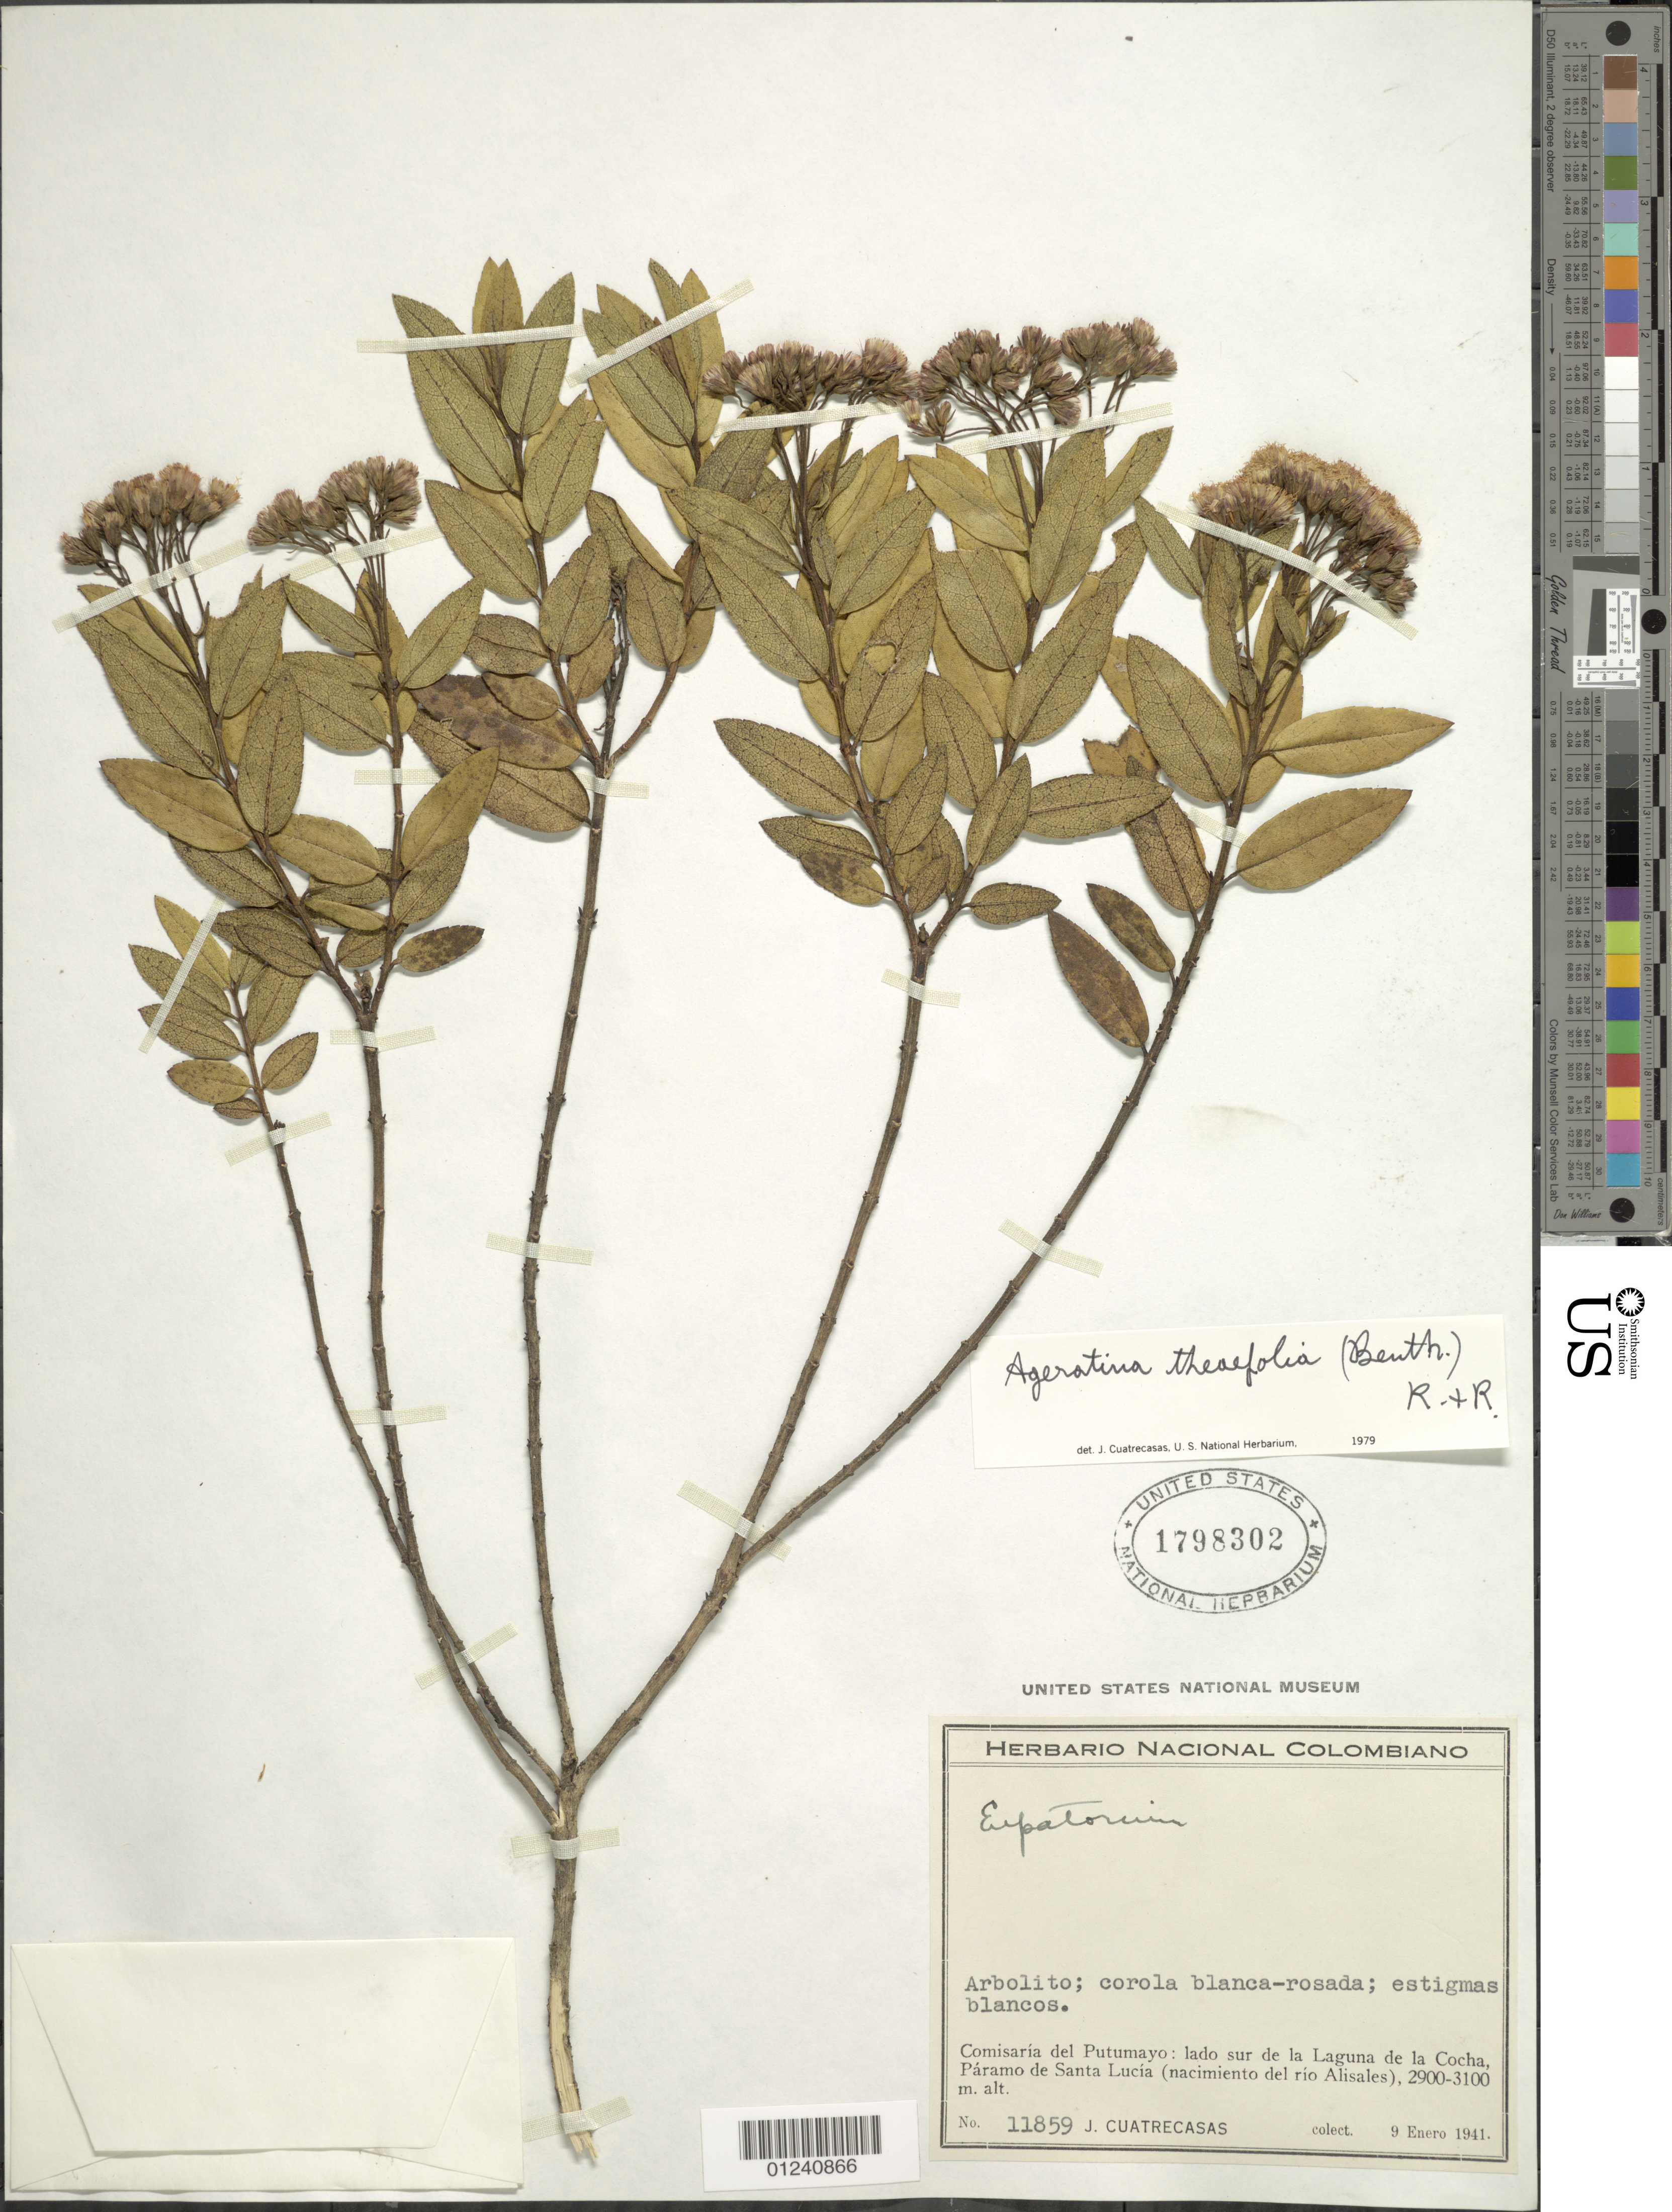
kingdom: Plantae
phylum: Tracheophyta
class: Magnoliopsida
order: Asterales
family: Asteraceae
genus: Ageratina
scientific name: Ageratina theaefolia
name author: (Benth.) R.M. King & H. Rob.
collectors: J. Cuatrecasas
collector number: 11859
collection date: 1941-01-09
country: Colombia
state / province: Putumayo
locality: lado sur de la Laguna de la Cocha, Páramo de Santa Lucía (nacimiento del río Alisales)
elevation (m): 2900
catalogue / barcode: US 1798302